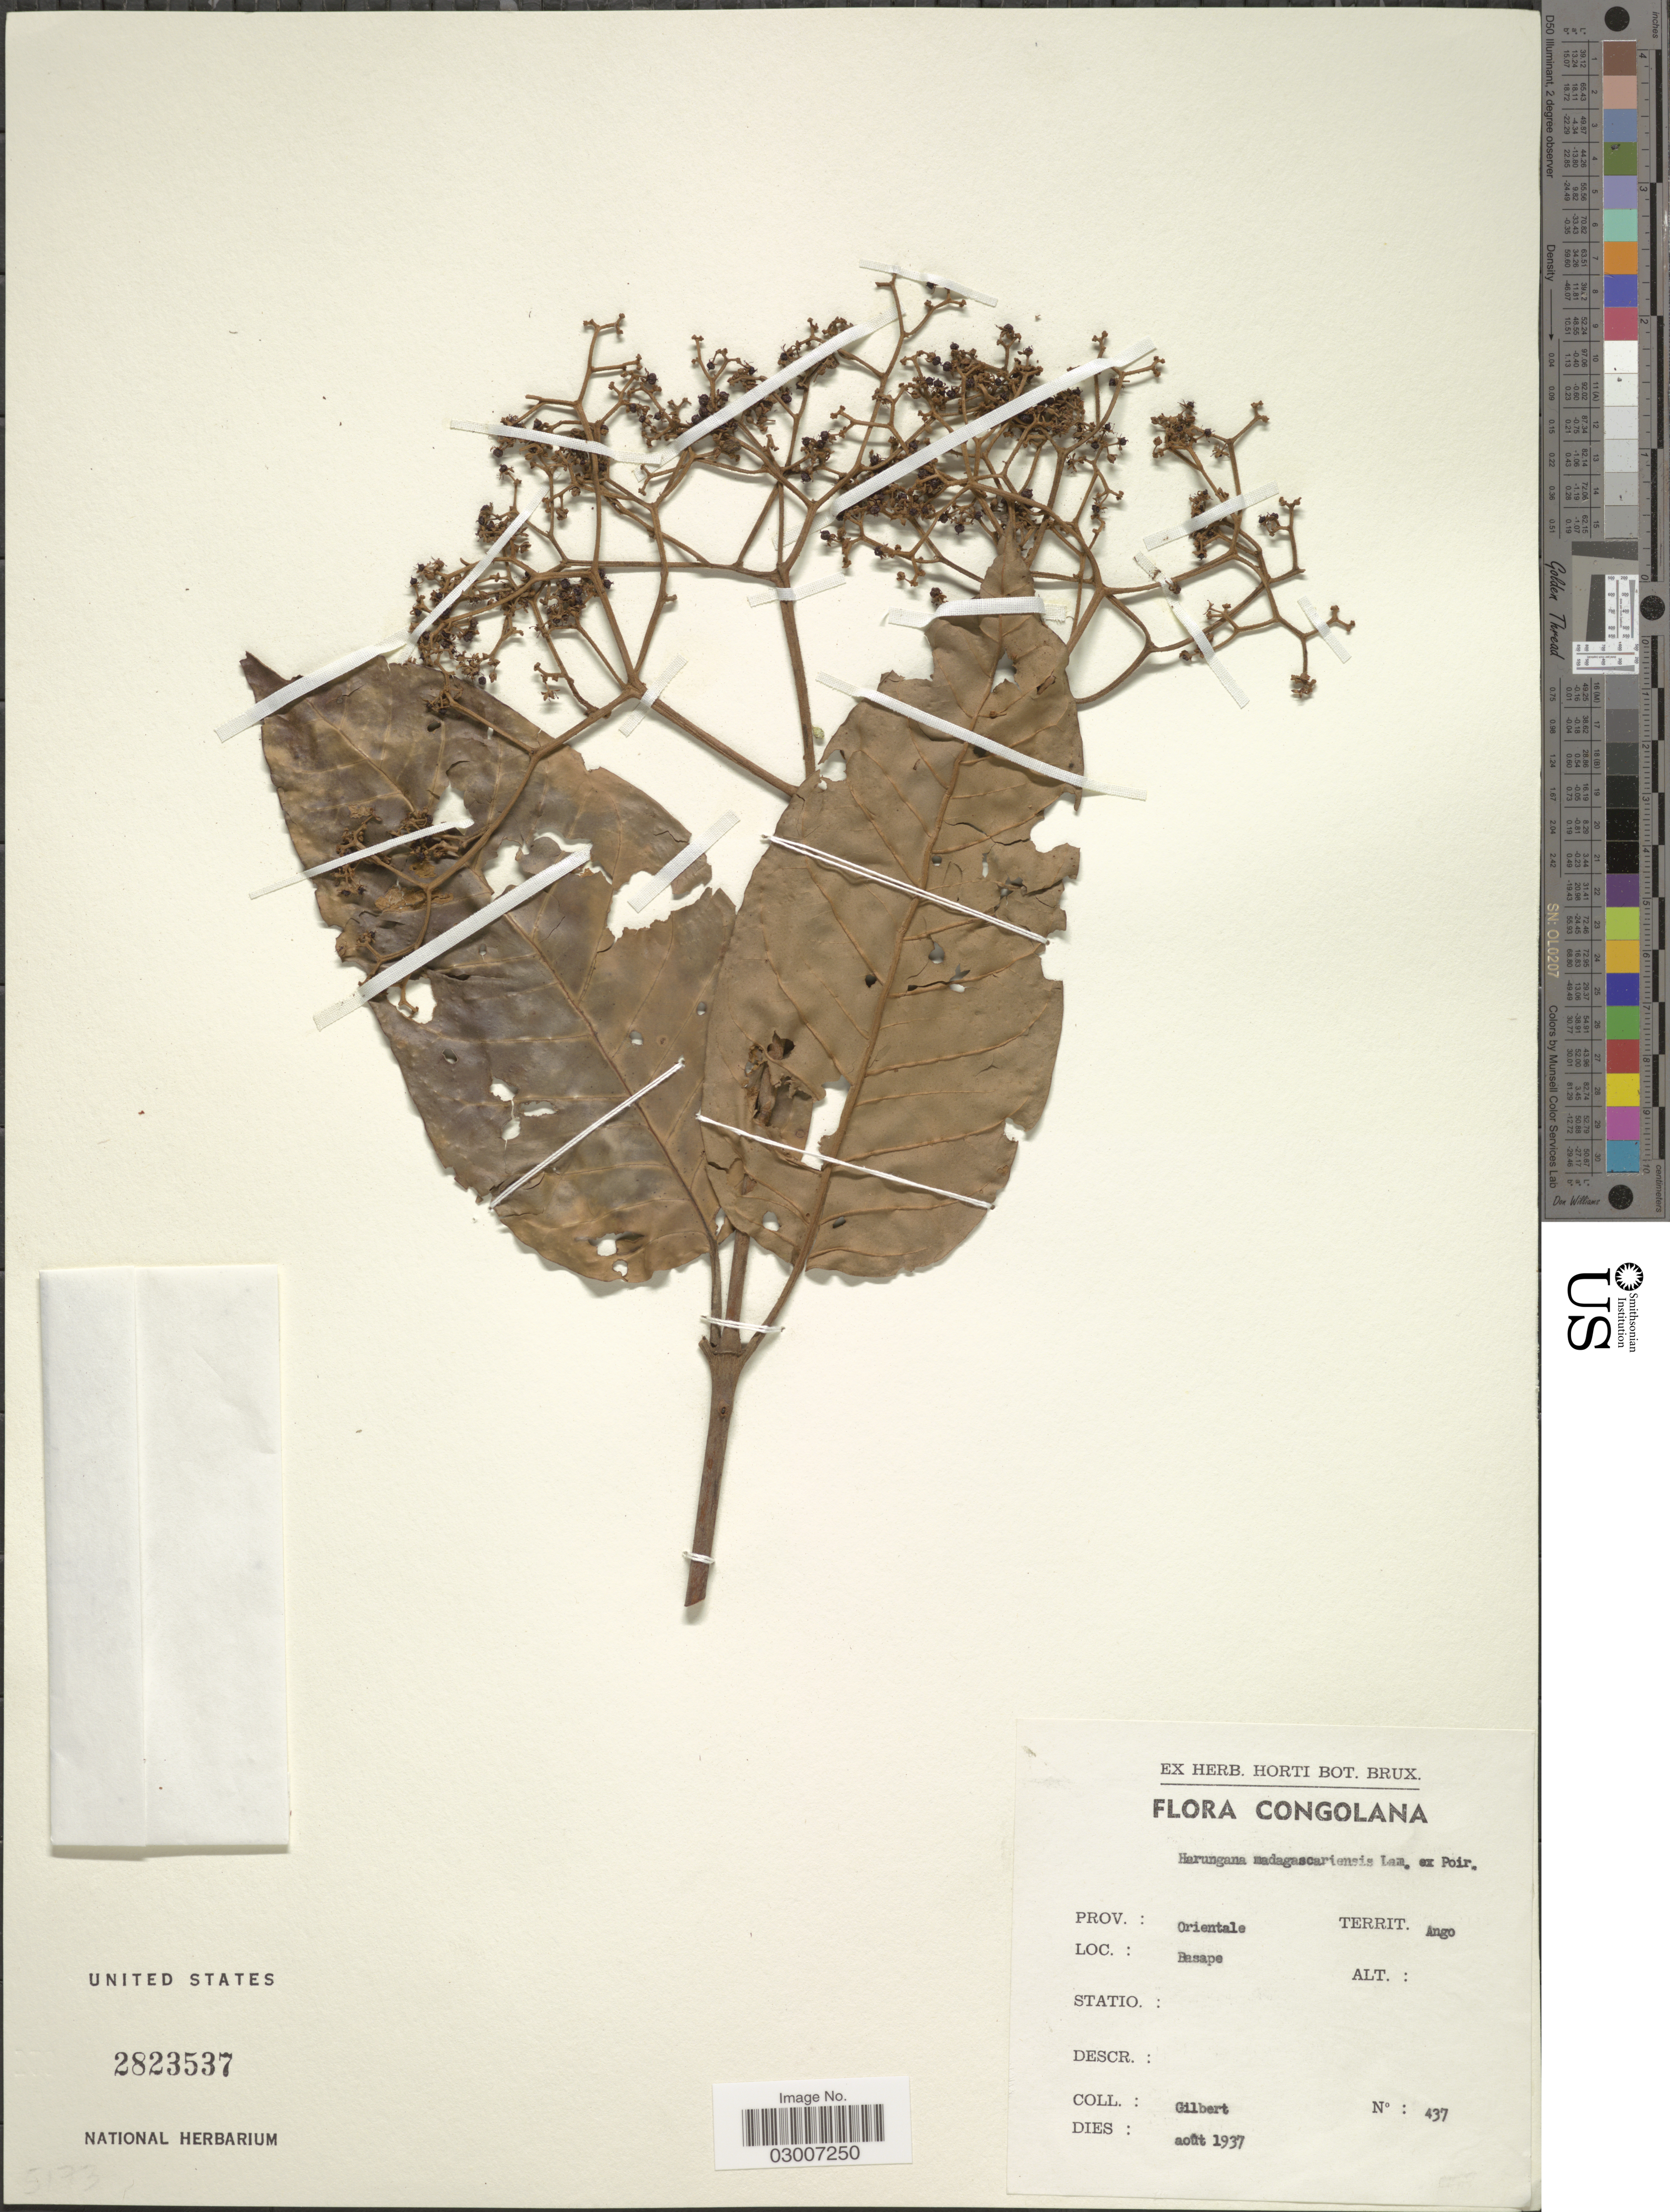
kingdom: Plantae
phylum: Tracheophyta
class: Magnoliopsida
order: Malpighiales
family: Hypericaceae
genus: Harungana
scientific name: Harungana madagascariensis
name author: Lam. ex Poir.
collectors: -. Gilbert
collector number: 437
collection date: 1937-08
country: Congo, Democratic Republic of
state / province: Bas-Uele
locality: Prov.: Orientale. Territ. Ango. Basape.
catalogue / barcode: US 2823537